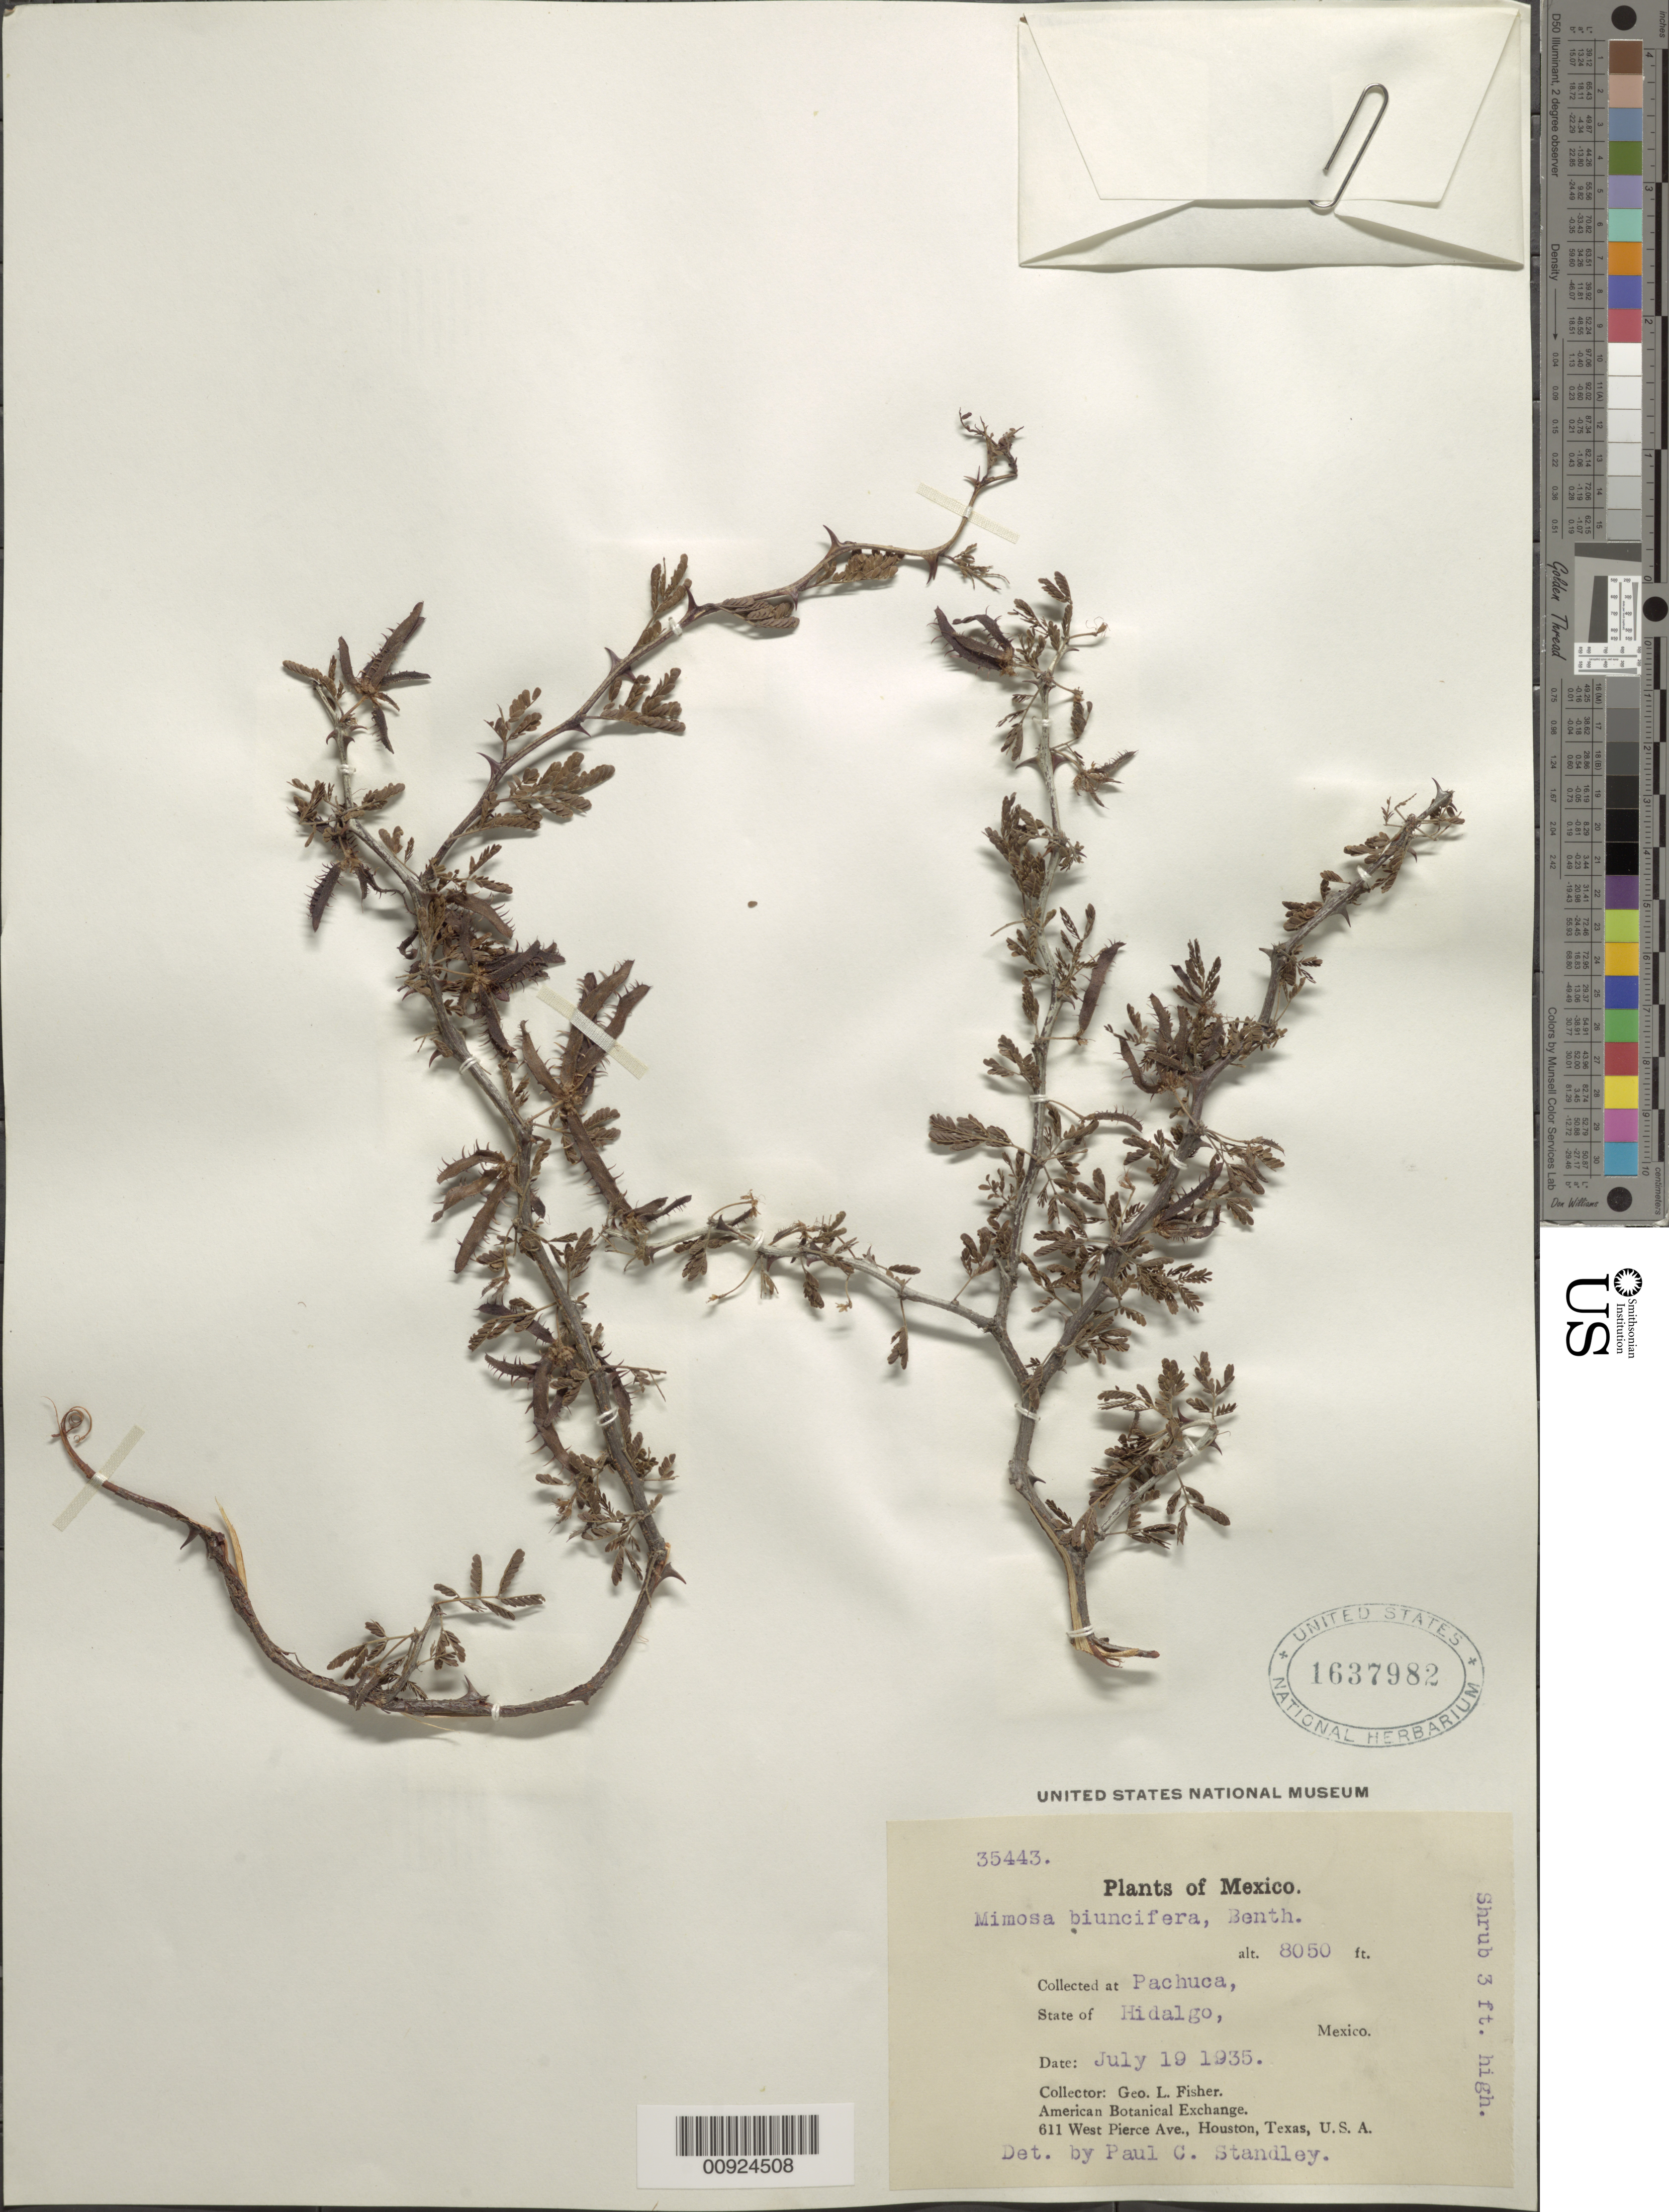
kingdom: Plantae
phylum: Tracheophyta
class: Magnoliopsida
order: Fabales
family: Fabaceae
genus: Mimosa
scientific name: Mimosa biuncifera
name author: Benth.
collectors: G. L. Fisher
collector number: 35443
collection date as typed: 19 Jul 1935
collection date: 1935-07-19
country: Mexico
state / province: Hidalgo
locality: Pachuca, Hidalgo.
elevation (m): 2454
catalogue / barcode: US 1637982